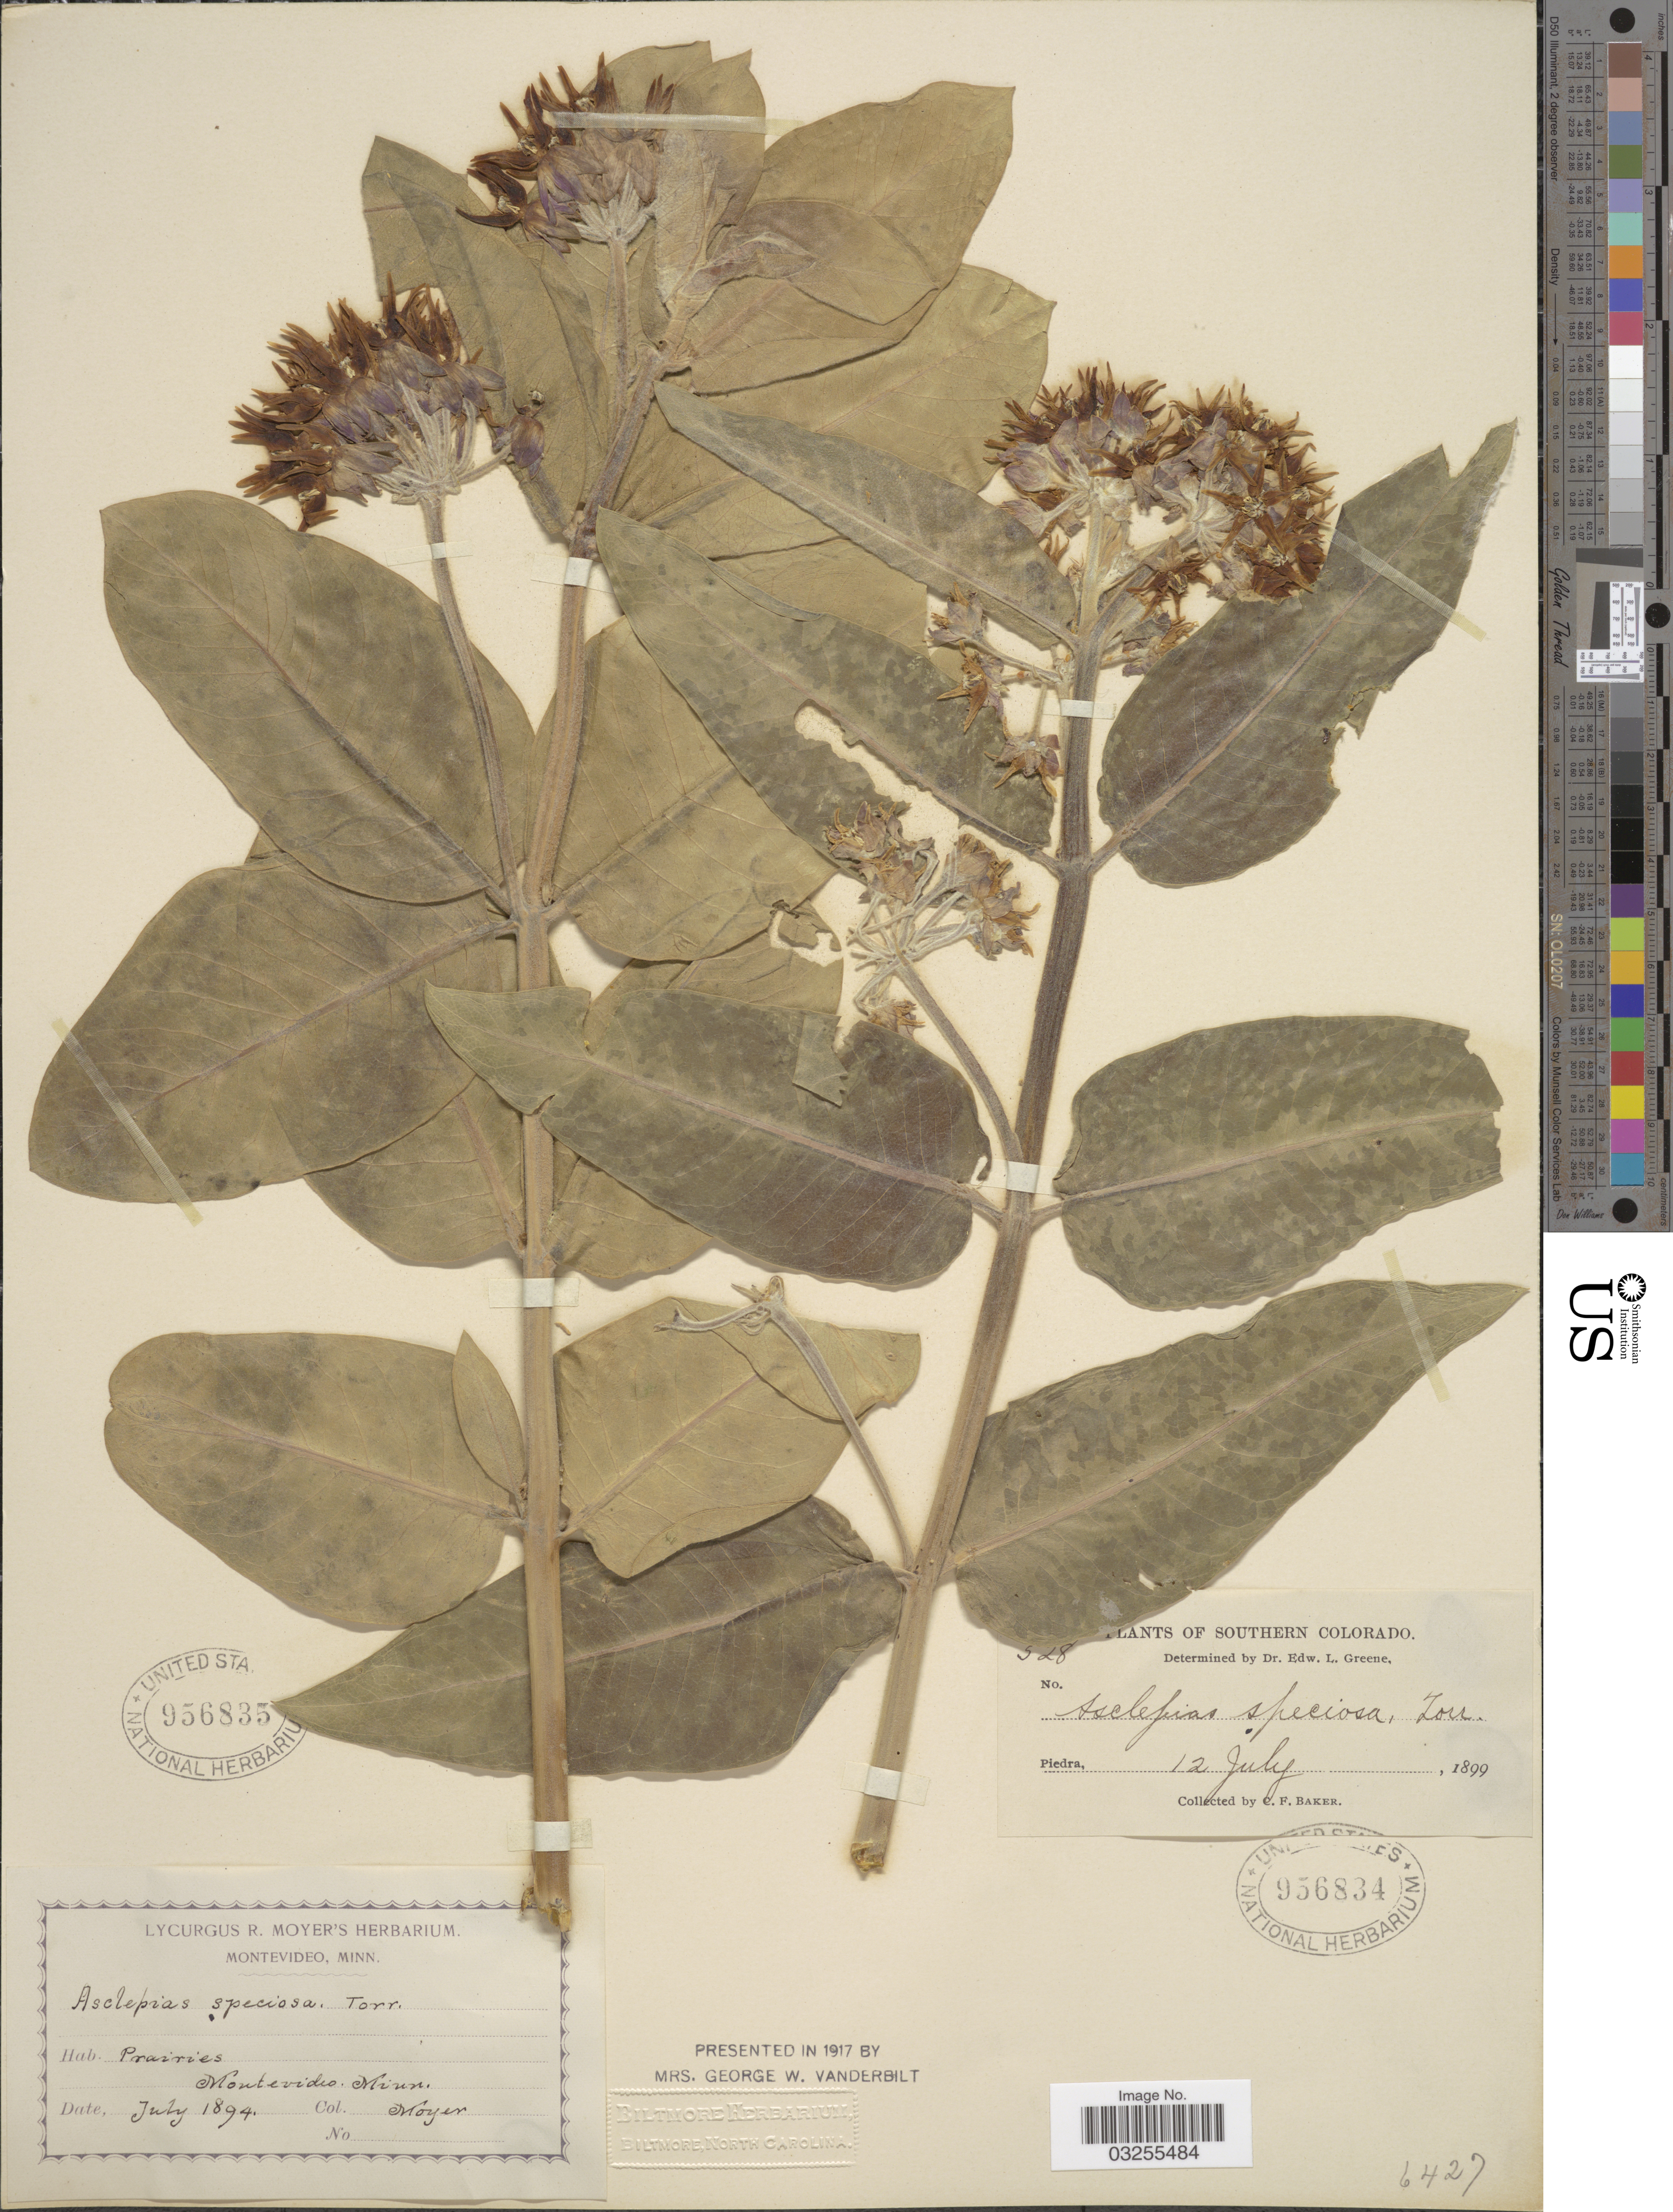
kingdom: Plantae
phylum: Tracheophyta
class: Magnoliopsida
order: Gentianales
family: Apocynaceae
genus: Asclepias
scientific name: Asclepias speciosa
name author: Torr.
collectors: L. Moyer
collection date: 1894-07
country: United States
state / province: Minnesota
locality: Prairies, Montevideo, Minn.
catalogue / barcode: US 956835-2